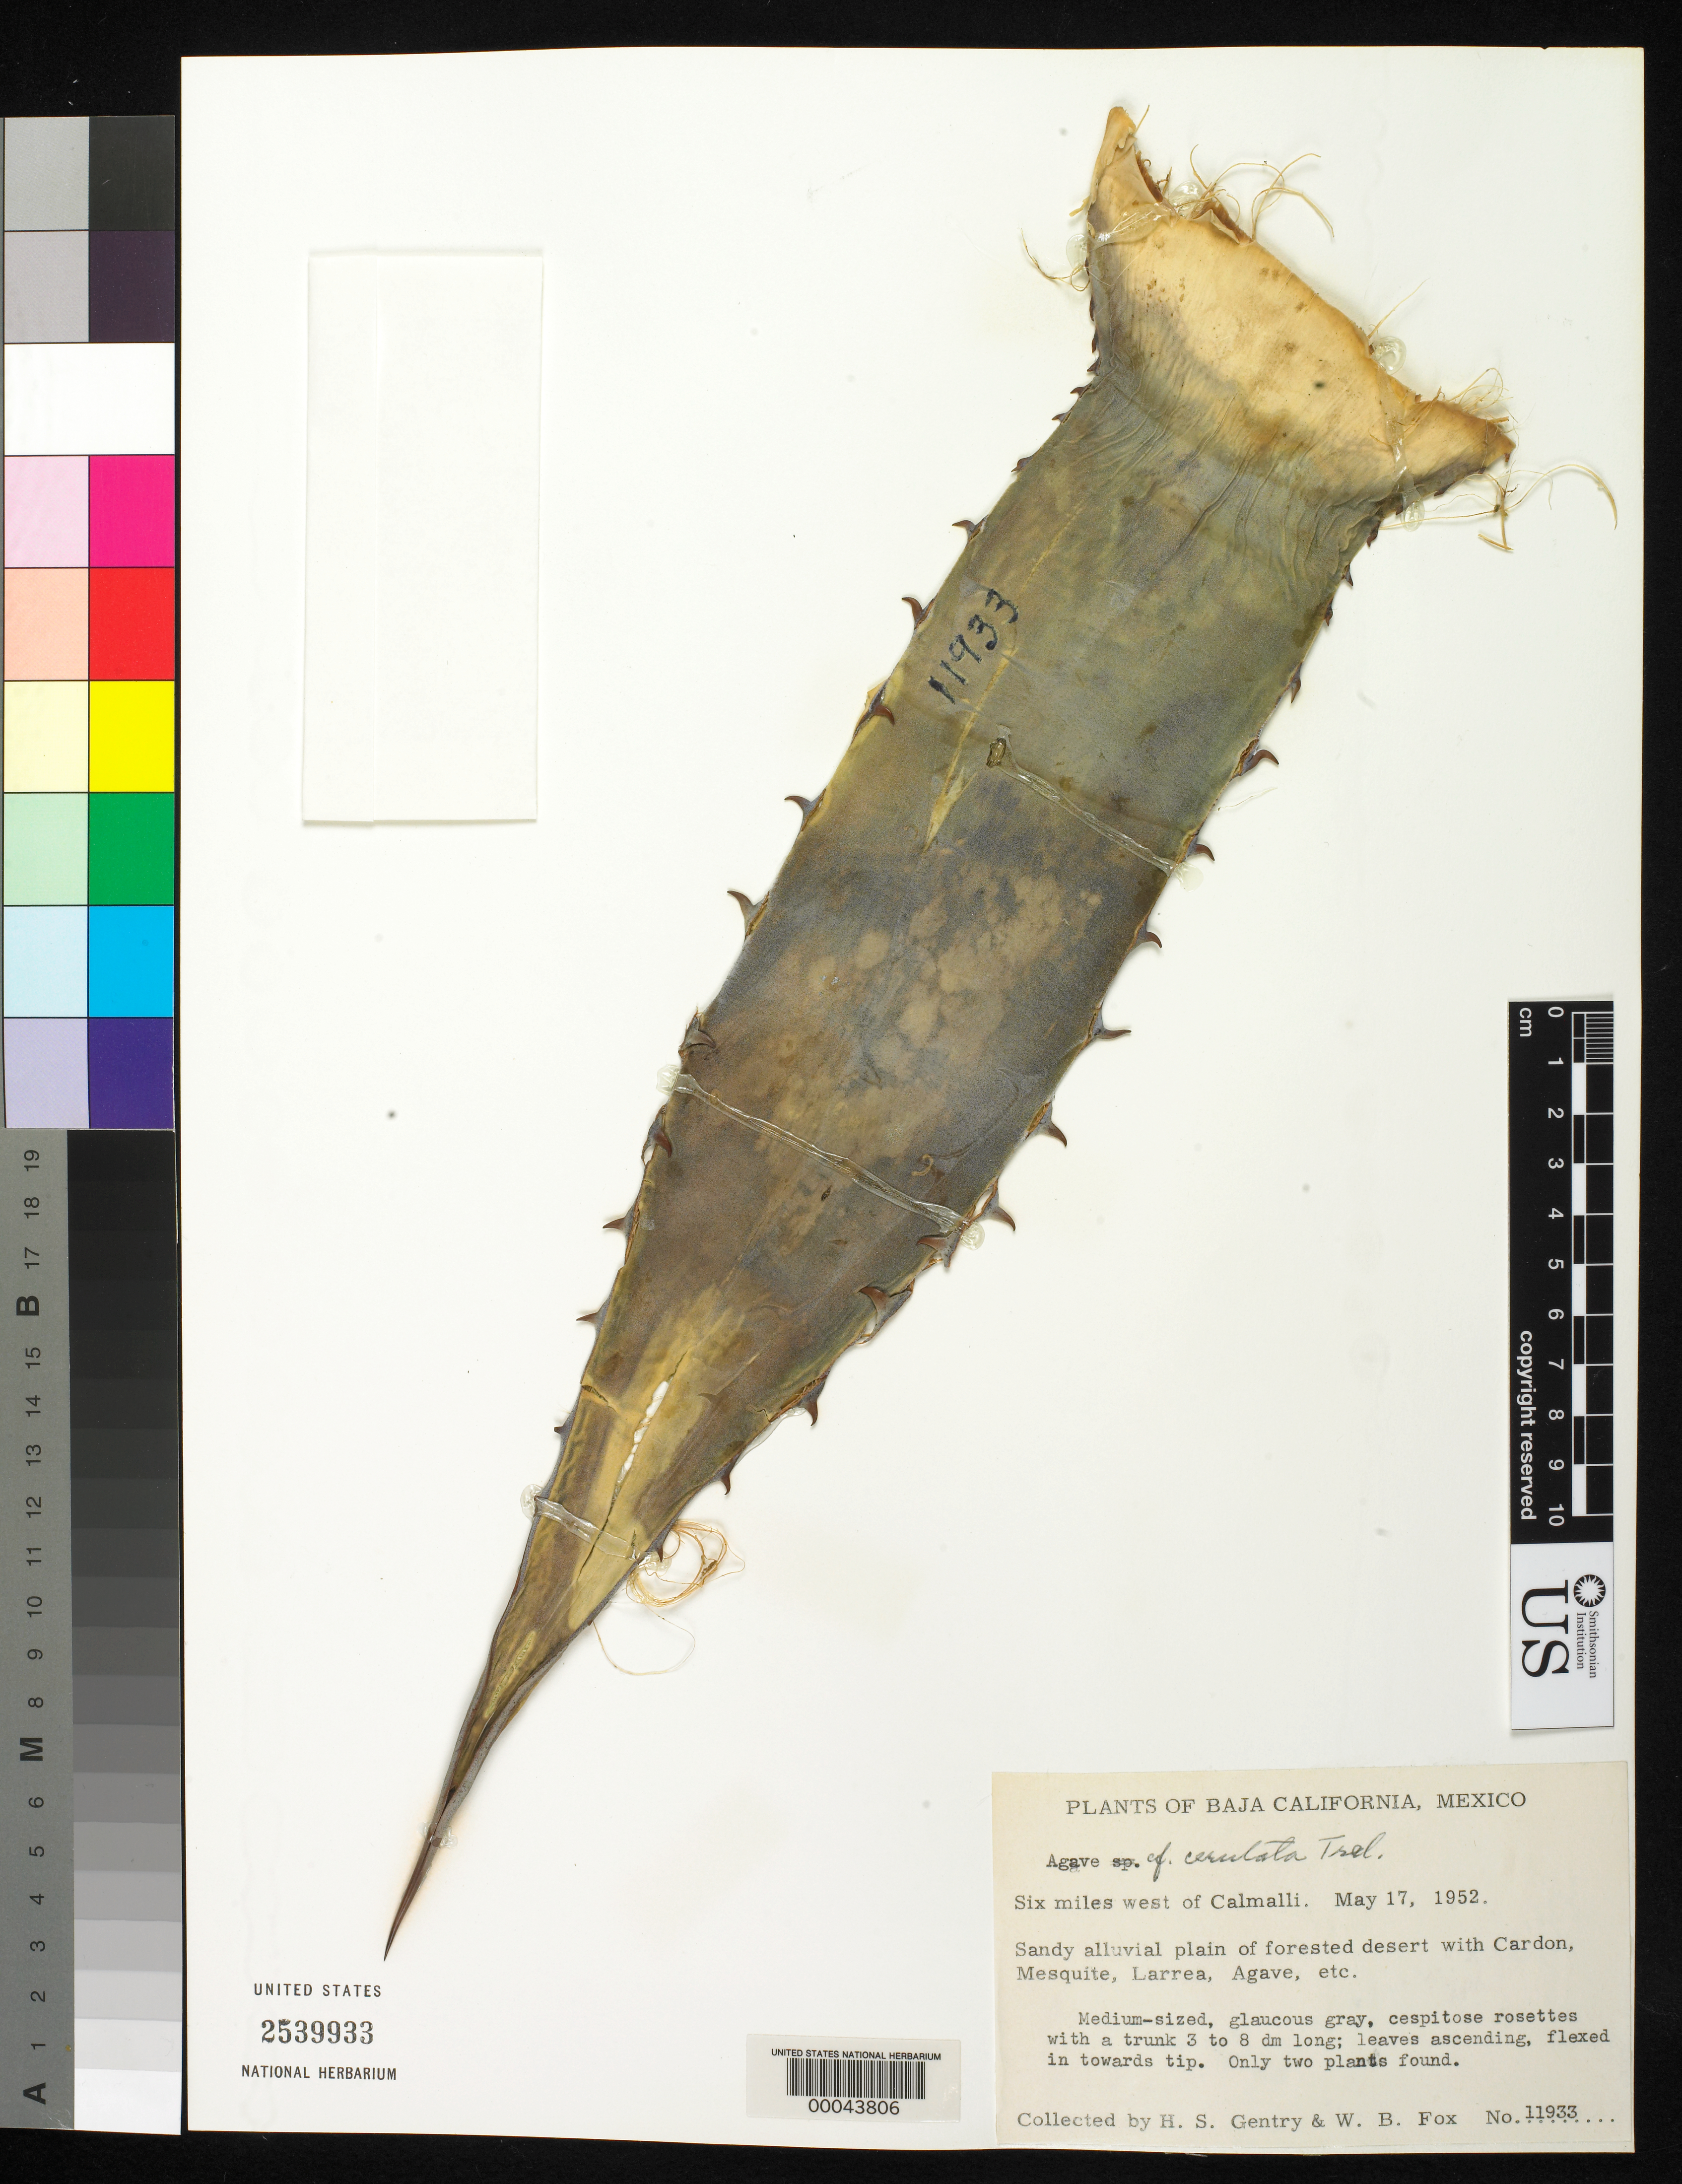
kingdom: Plantae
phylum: Tracheophyta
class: Liliopsida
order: Asparagales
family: Asparagaceae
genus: Agave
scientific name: Agave cerulata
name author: Trel.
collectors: H. S. Gentry & W. B. Fox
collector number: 11933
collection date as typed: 17 May 1952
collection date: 1952-05-17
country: Mexico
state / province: Baja California Sur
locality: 6 mi W of Calmalli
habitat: Sandy alluvial plain of forested desert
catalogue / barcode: US 2539933